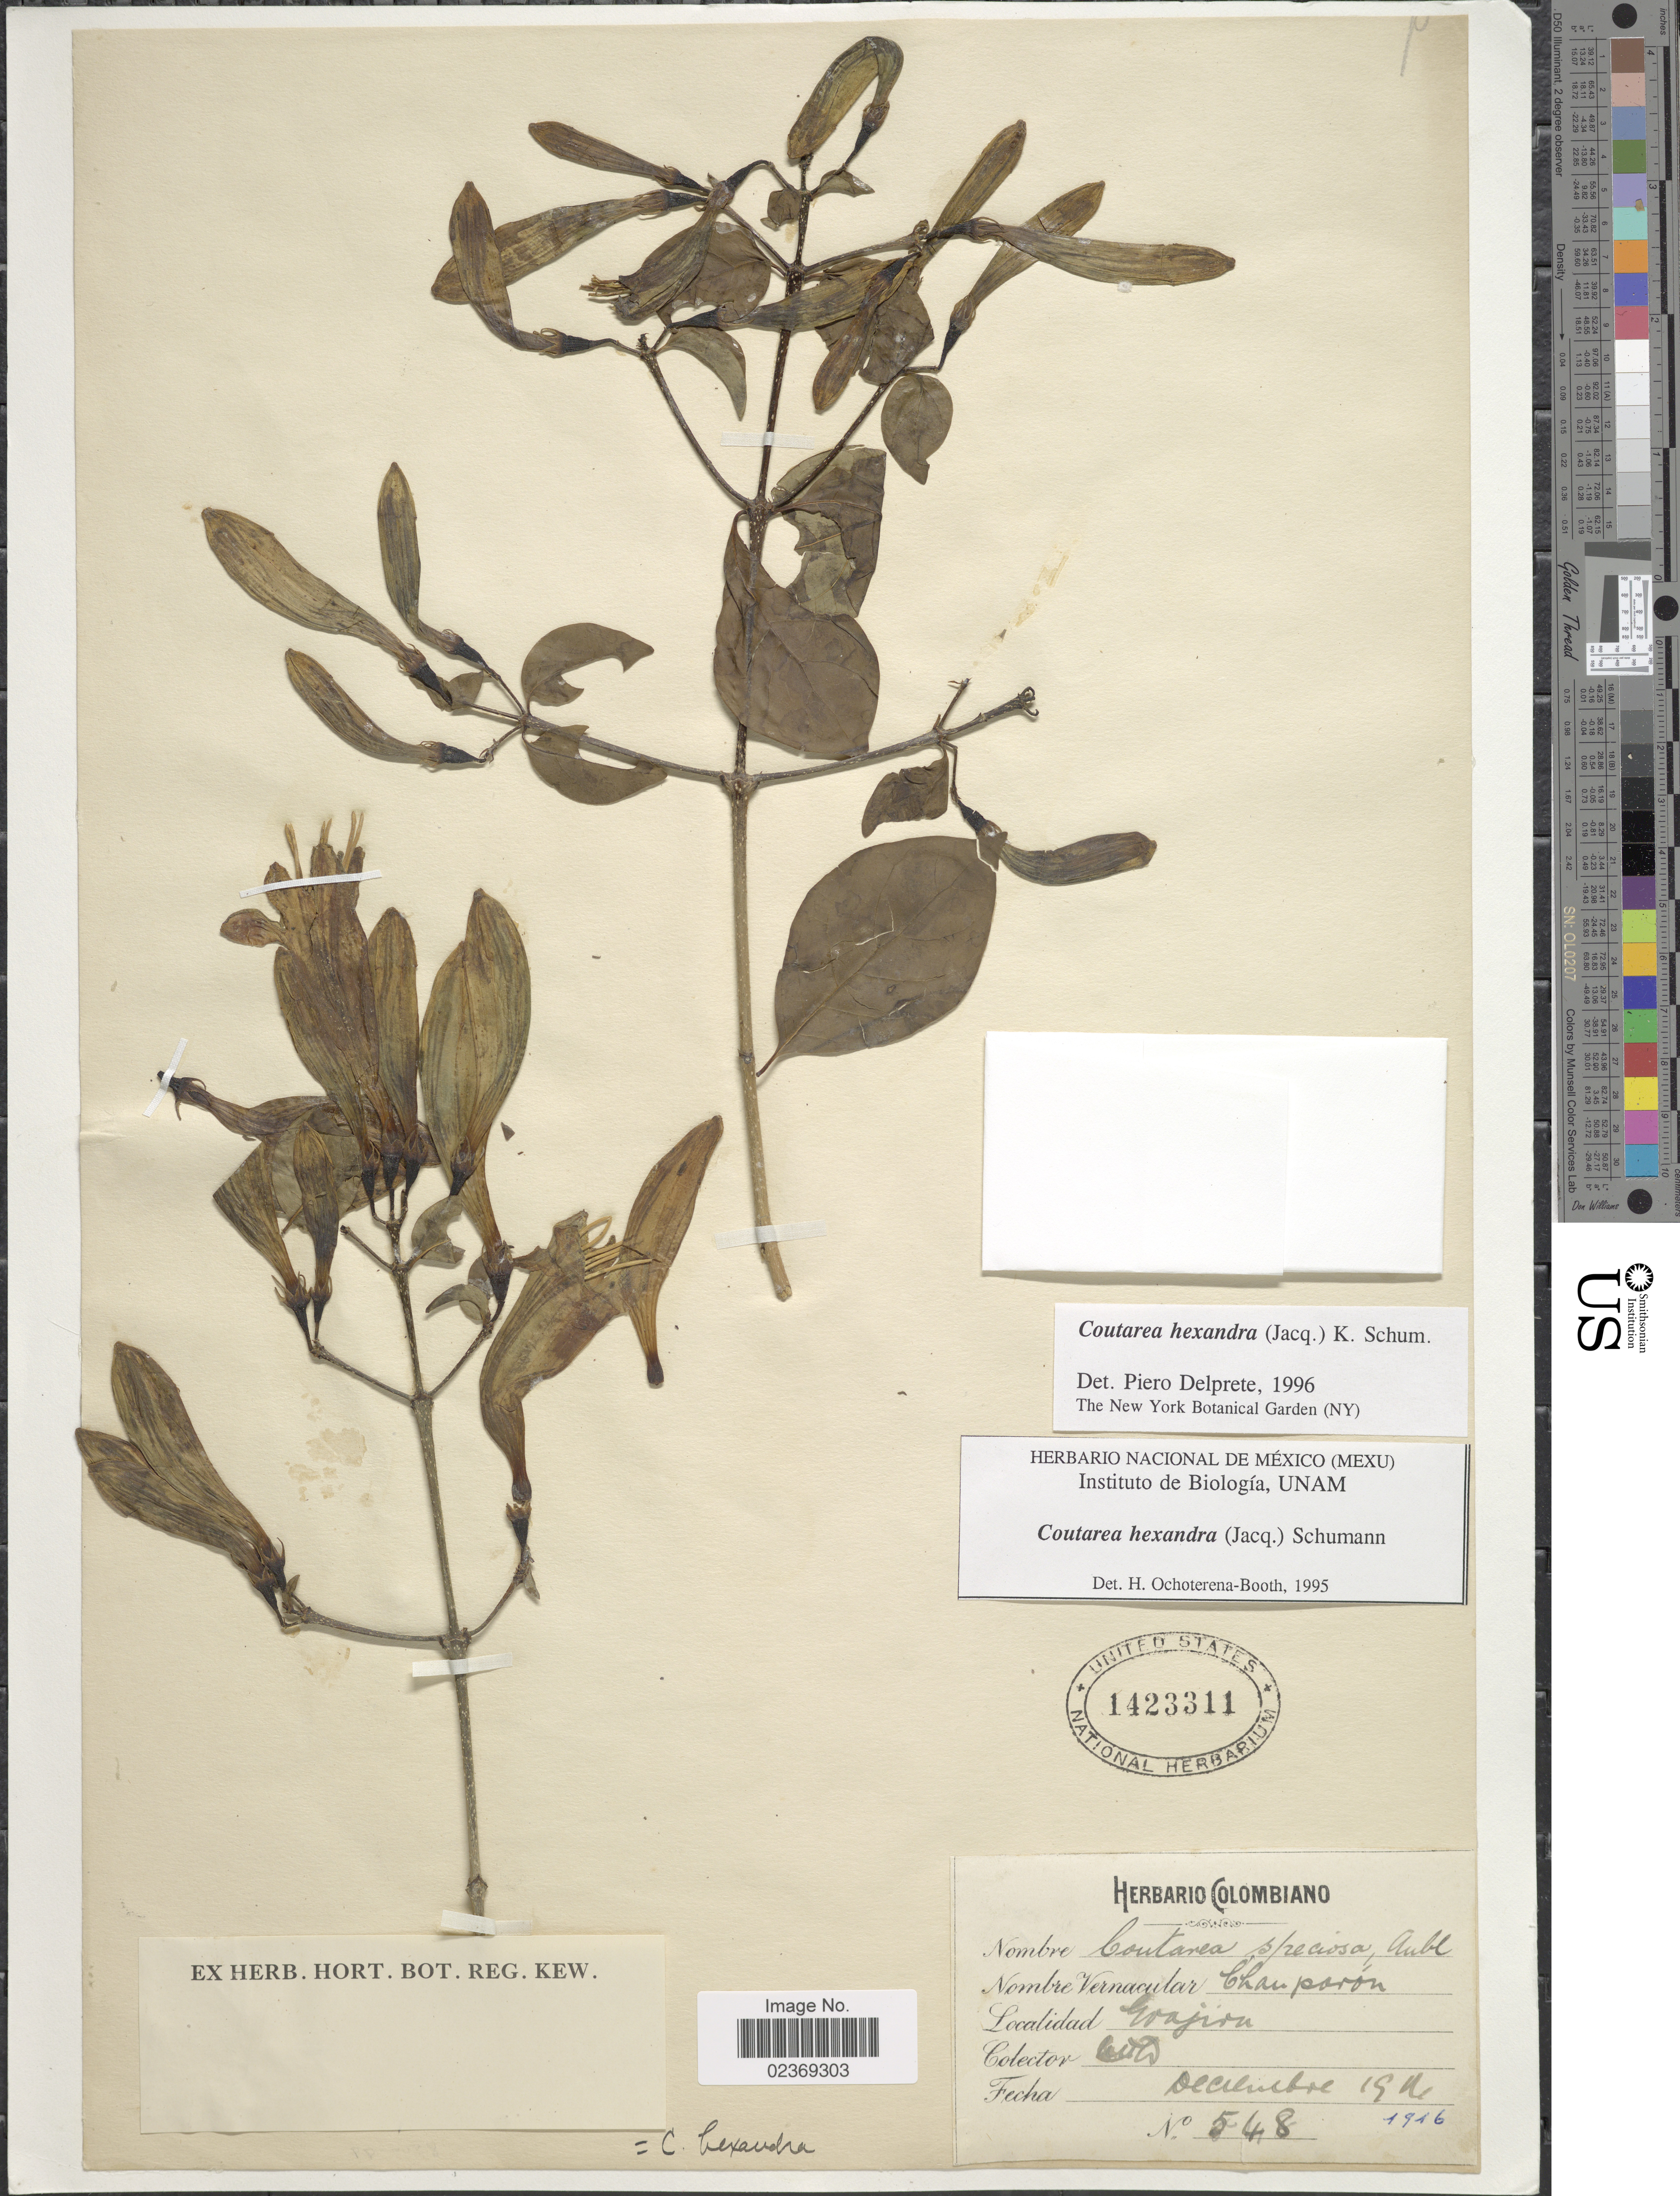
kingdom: Plantae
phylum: Tracheophyta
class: Magnoliopsida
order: Gentianales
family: Rubiaceae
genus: Coutarea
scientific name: Coutarea hexandra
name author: (Jacq.) K. Schum.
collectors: M. T. Dawe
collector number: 548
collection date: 1916-12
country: Colombia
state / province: La Guajira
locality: Goajira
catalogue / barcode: US 1423311